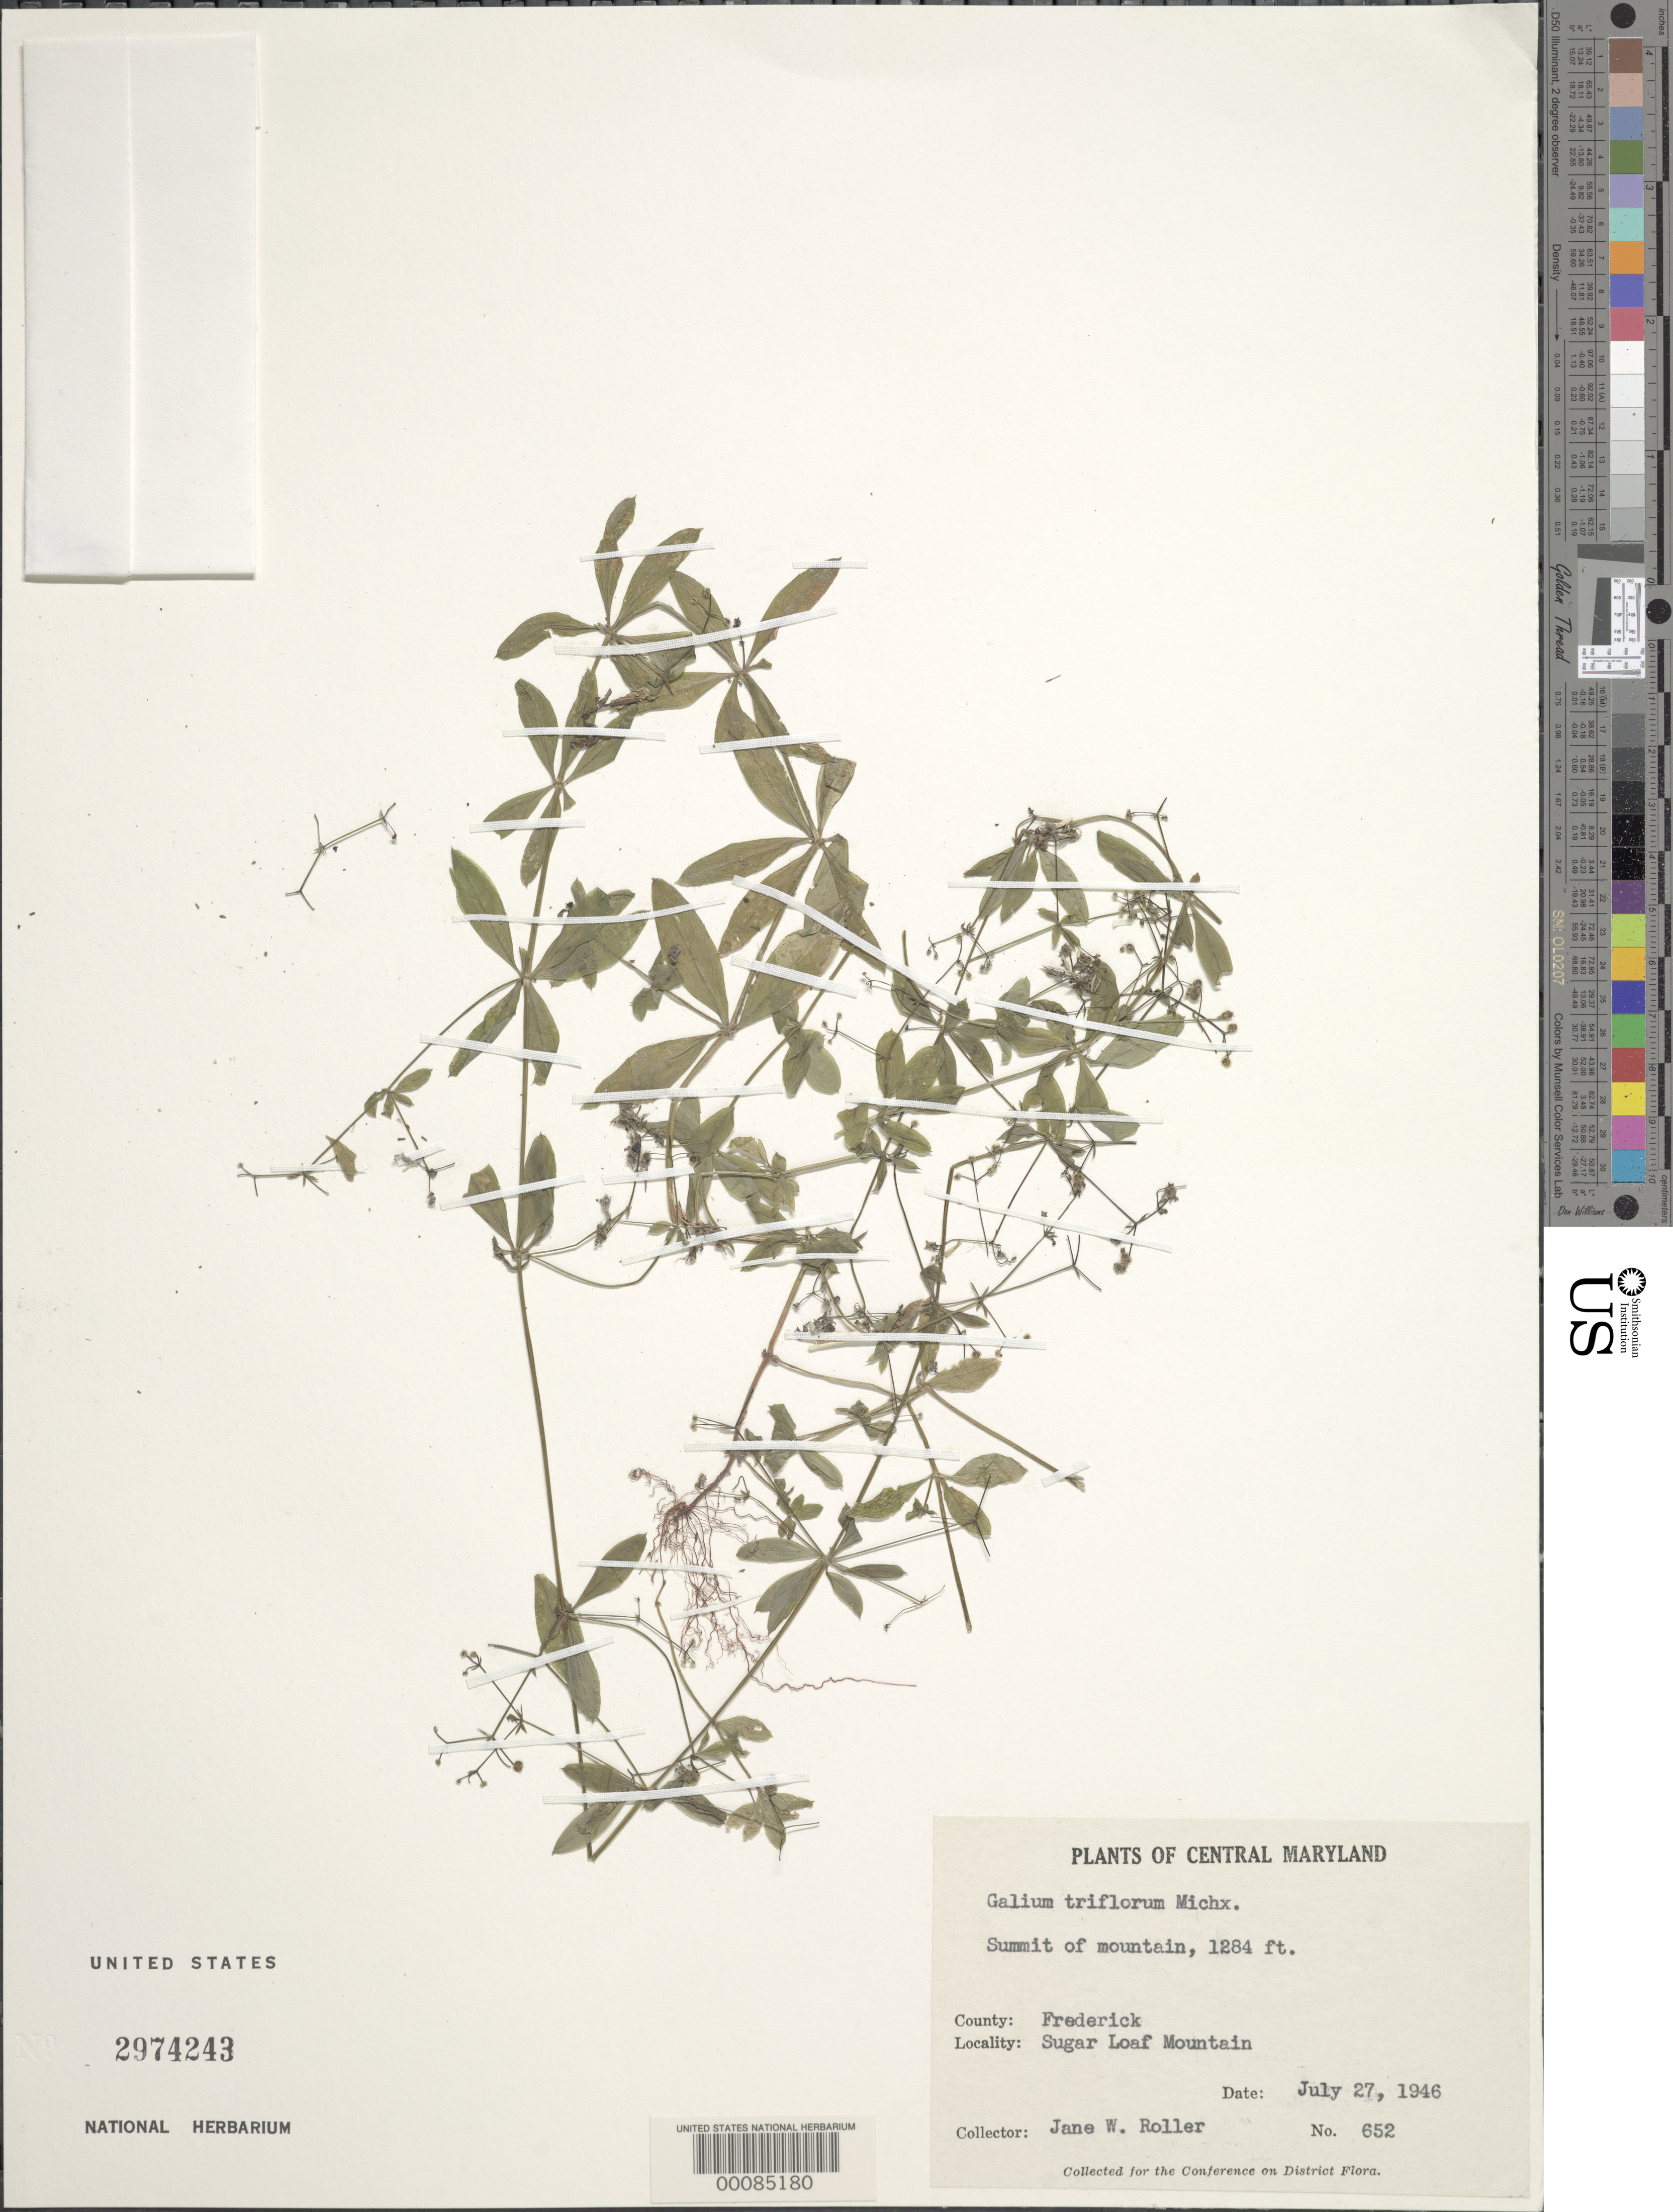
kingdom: Plantae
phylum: Tracheophyta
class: Magnoliopsida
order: Gentianales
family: Rubiaceae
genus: Galium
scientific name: Galium triflorum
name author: Michx.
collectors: J. W. Roller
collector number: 652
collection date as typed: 27 Jul 1946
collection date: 1946-07-27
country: United States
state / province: Maryland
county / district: Frederick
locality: Sugar Loaf Mt.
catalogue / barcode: US 2974243